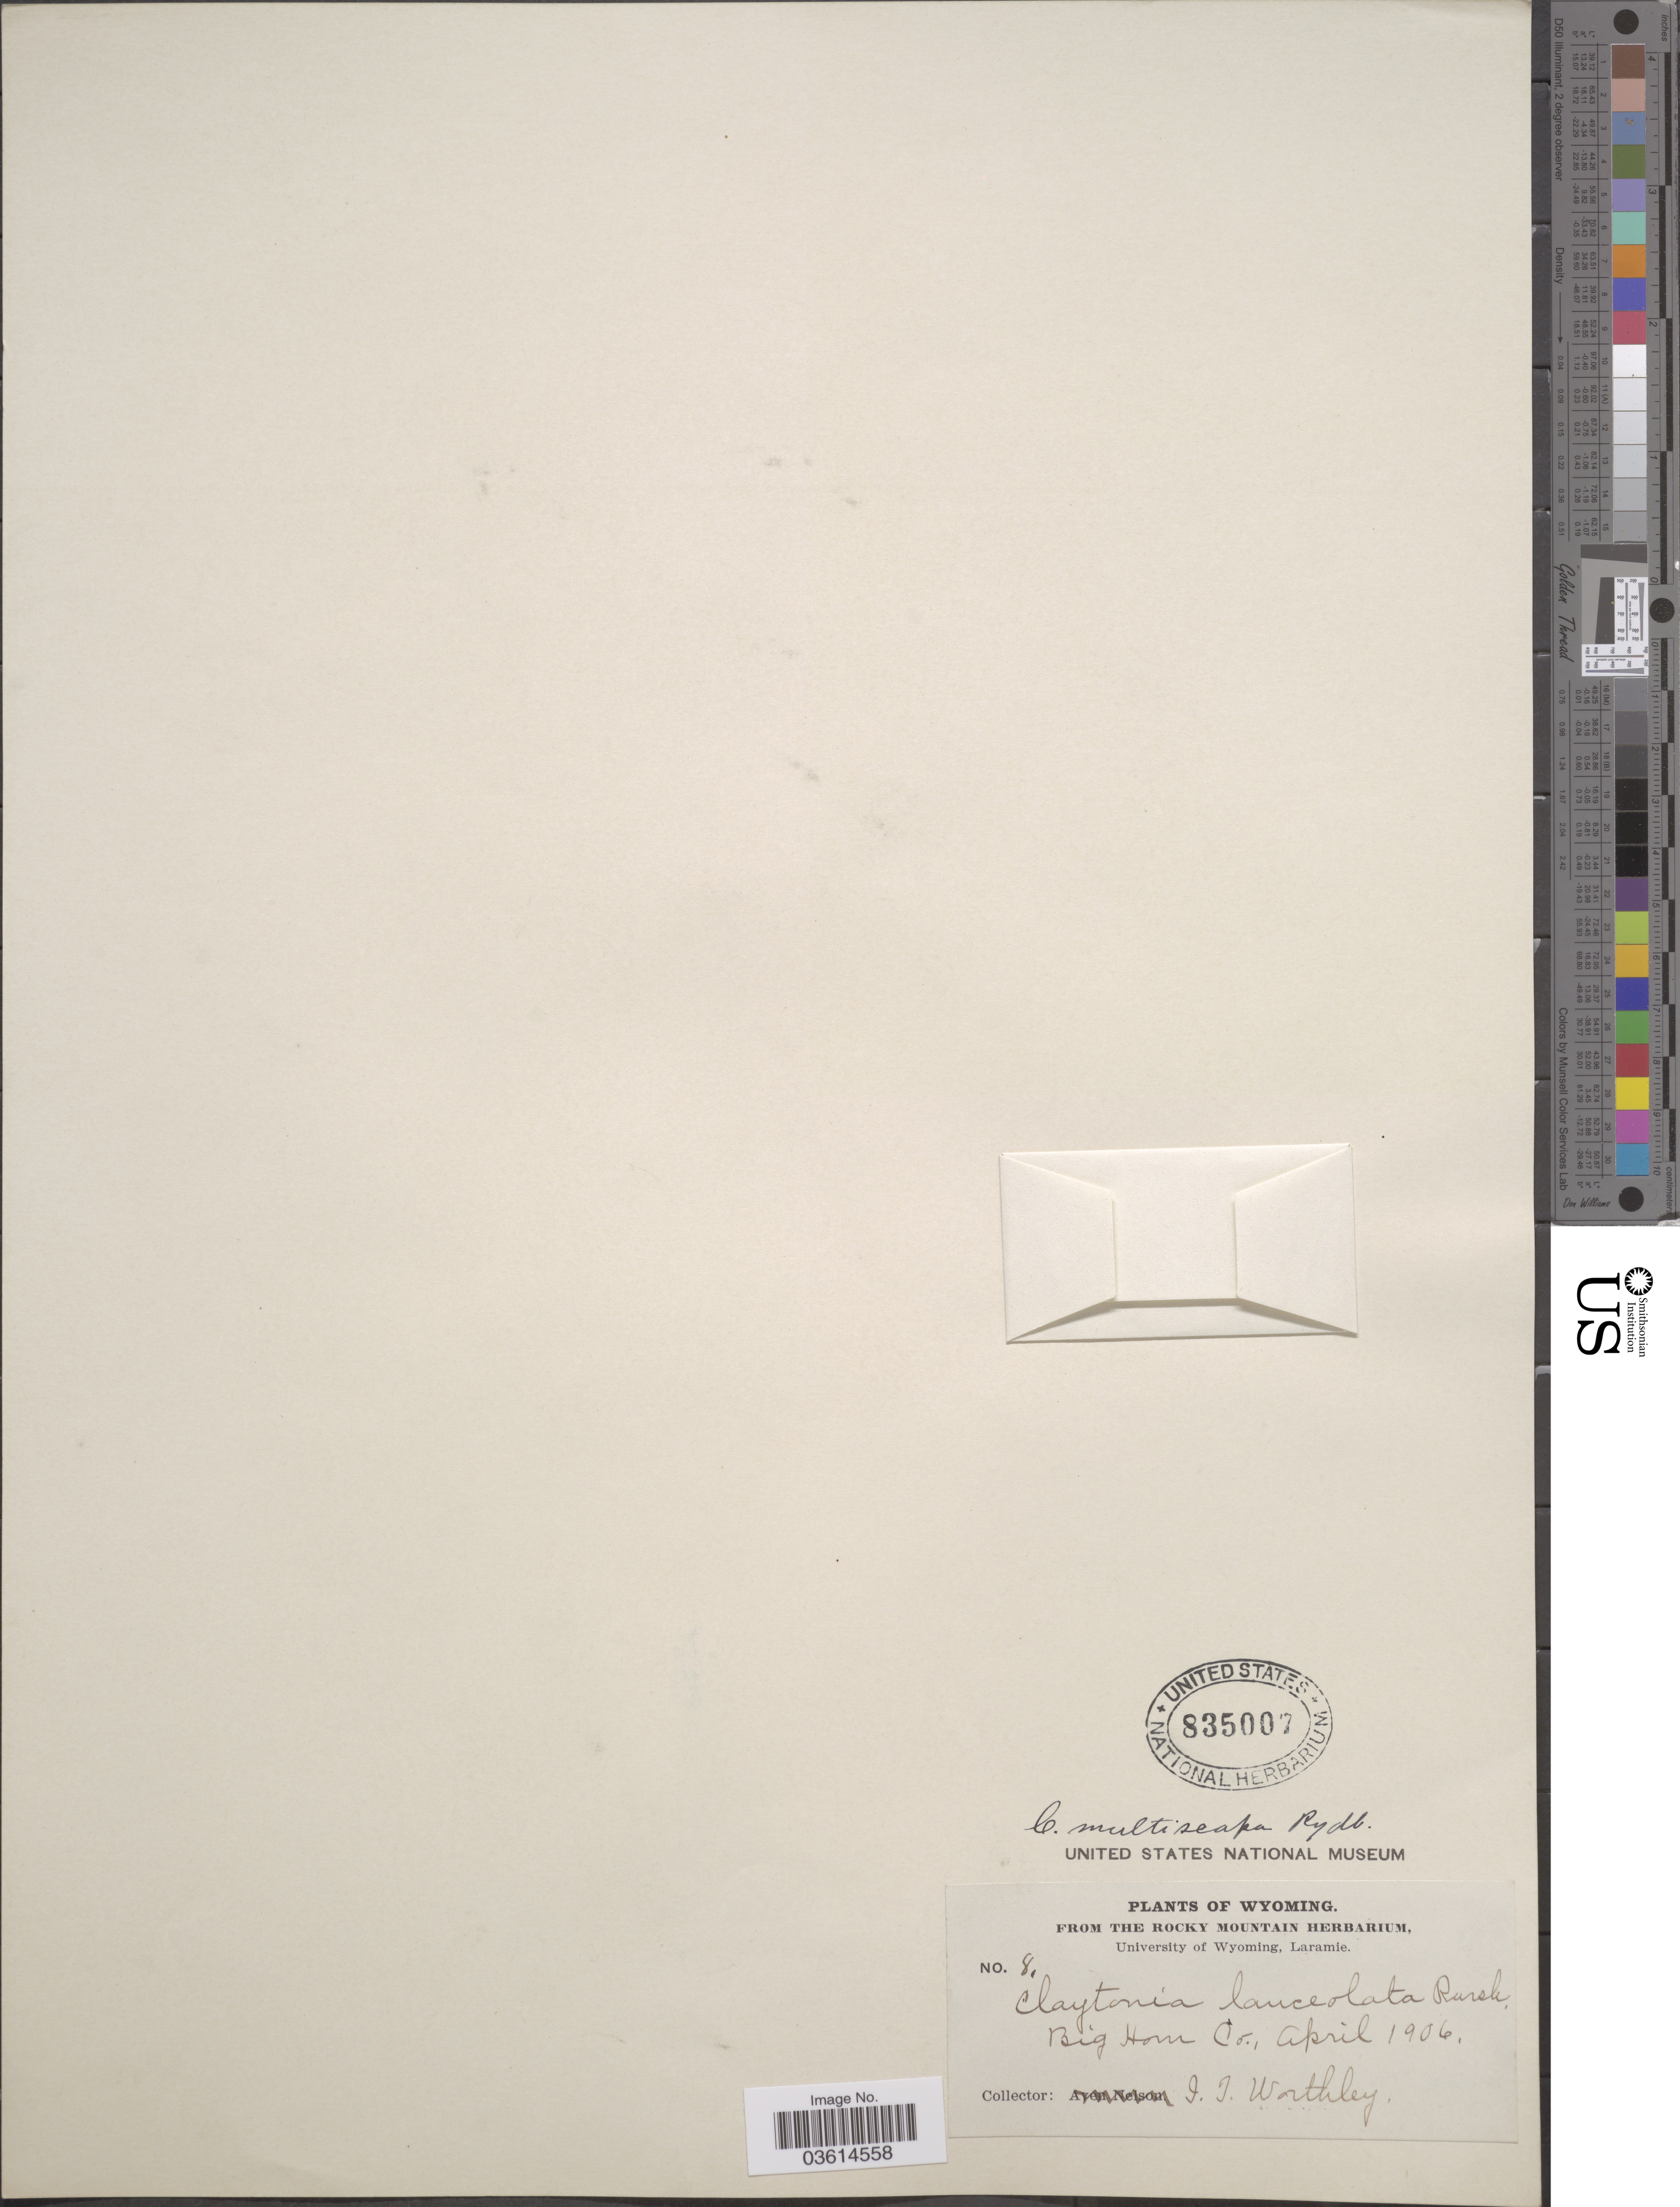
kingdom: Plantae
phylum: Tracheophyta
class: Magnoliopsida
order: Caryophyllales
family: Montiaceae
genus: Claytonia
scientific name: Claytonia multiscapa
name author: Rydb.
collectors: I. Worthley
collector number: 8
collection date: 1906-04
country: United States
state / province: Wyoming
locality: Big Horn Co.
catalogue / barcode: US 835007